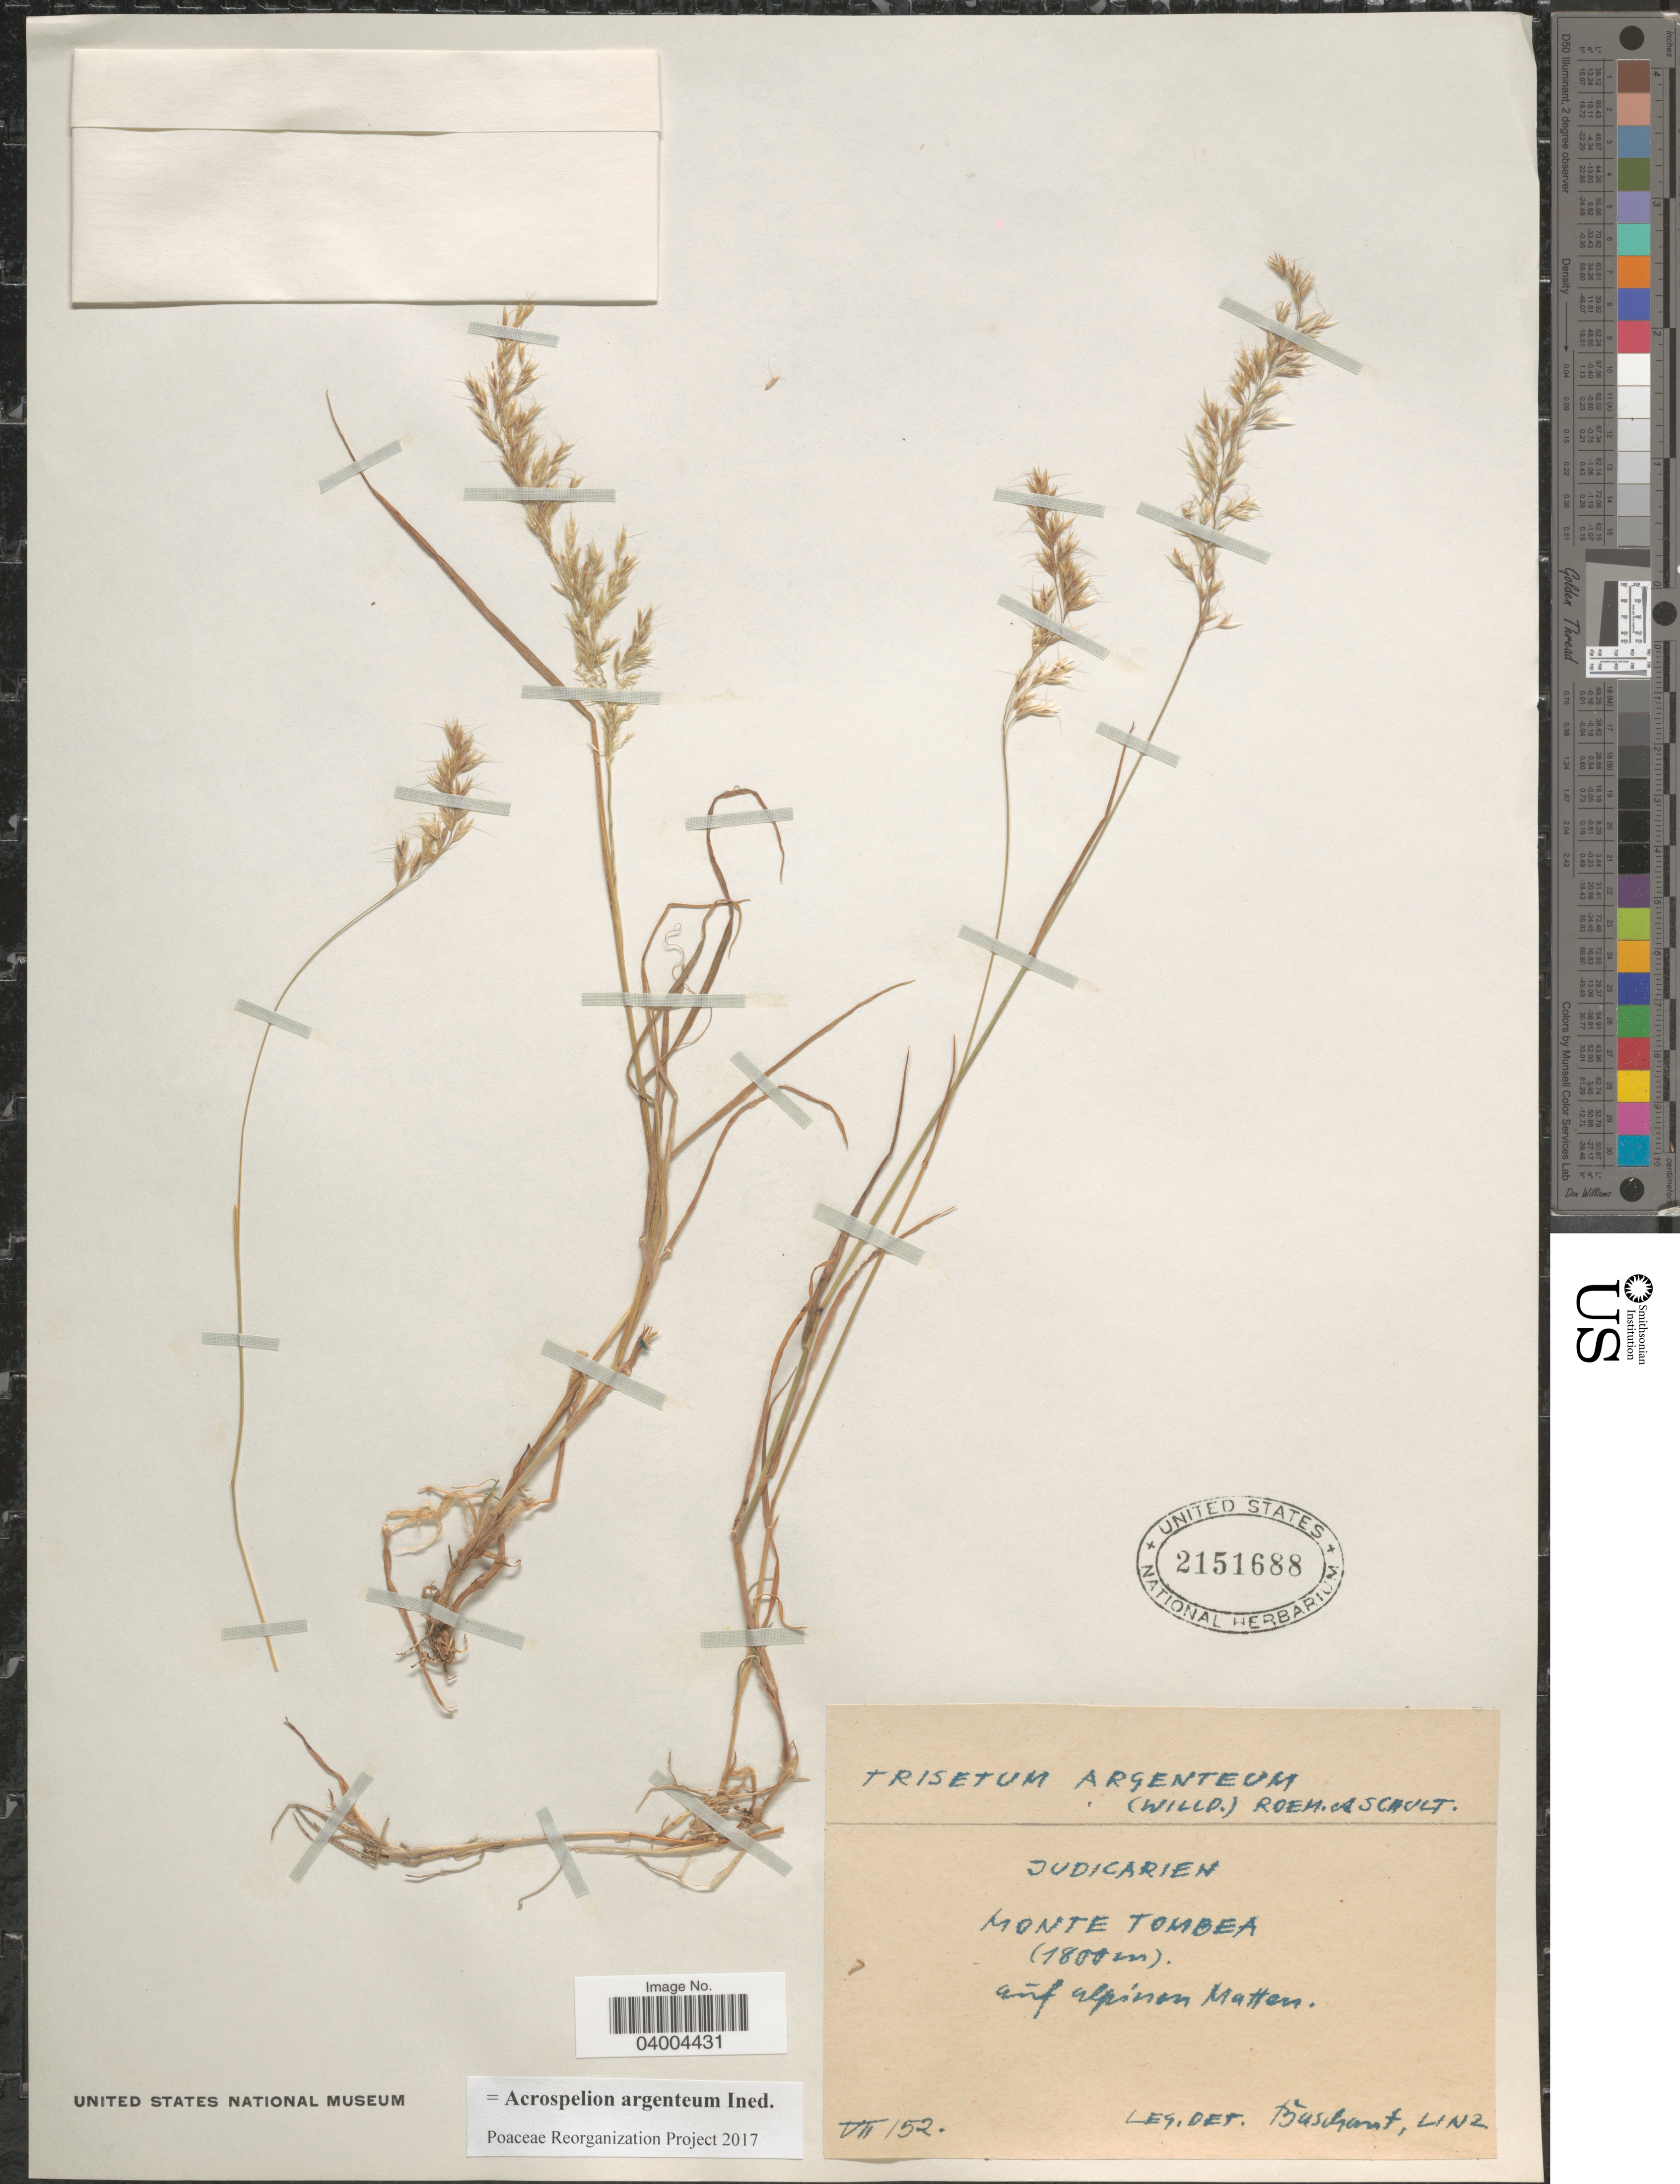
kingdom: Plantae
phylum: Tracheophyta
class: Liliopsida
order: Poales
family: Poaceae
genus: Acrospelion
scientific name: Acrospelion argenteum ined.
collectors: B. Linz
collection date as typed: Transcribed d/m/y: /7/52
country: Italy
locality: Monte Tombea. Auf alpinum Matten.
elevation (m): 1800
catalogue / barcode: US 2151688